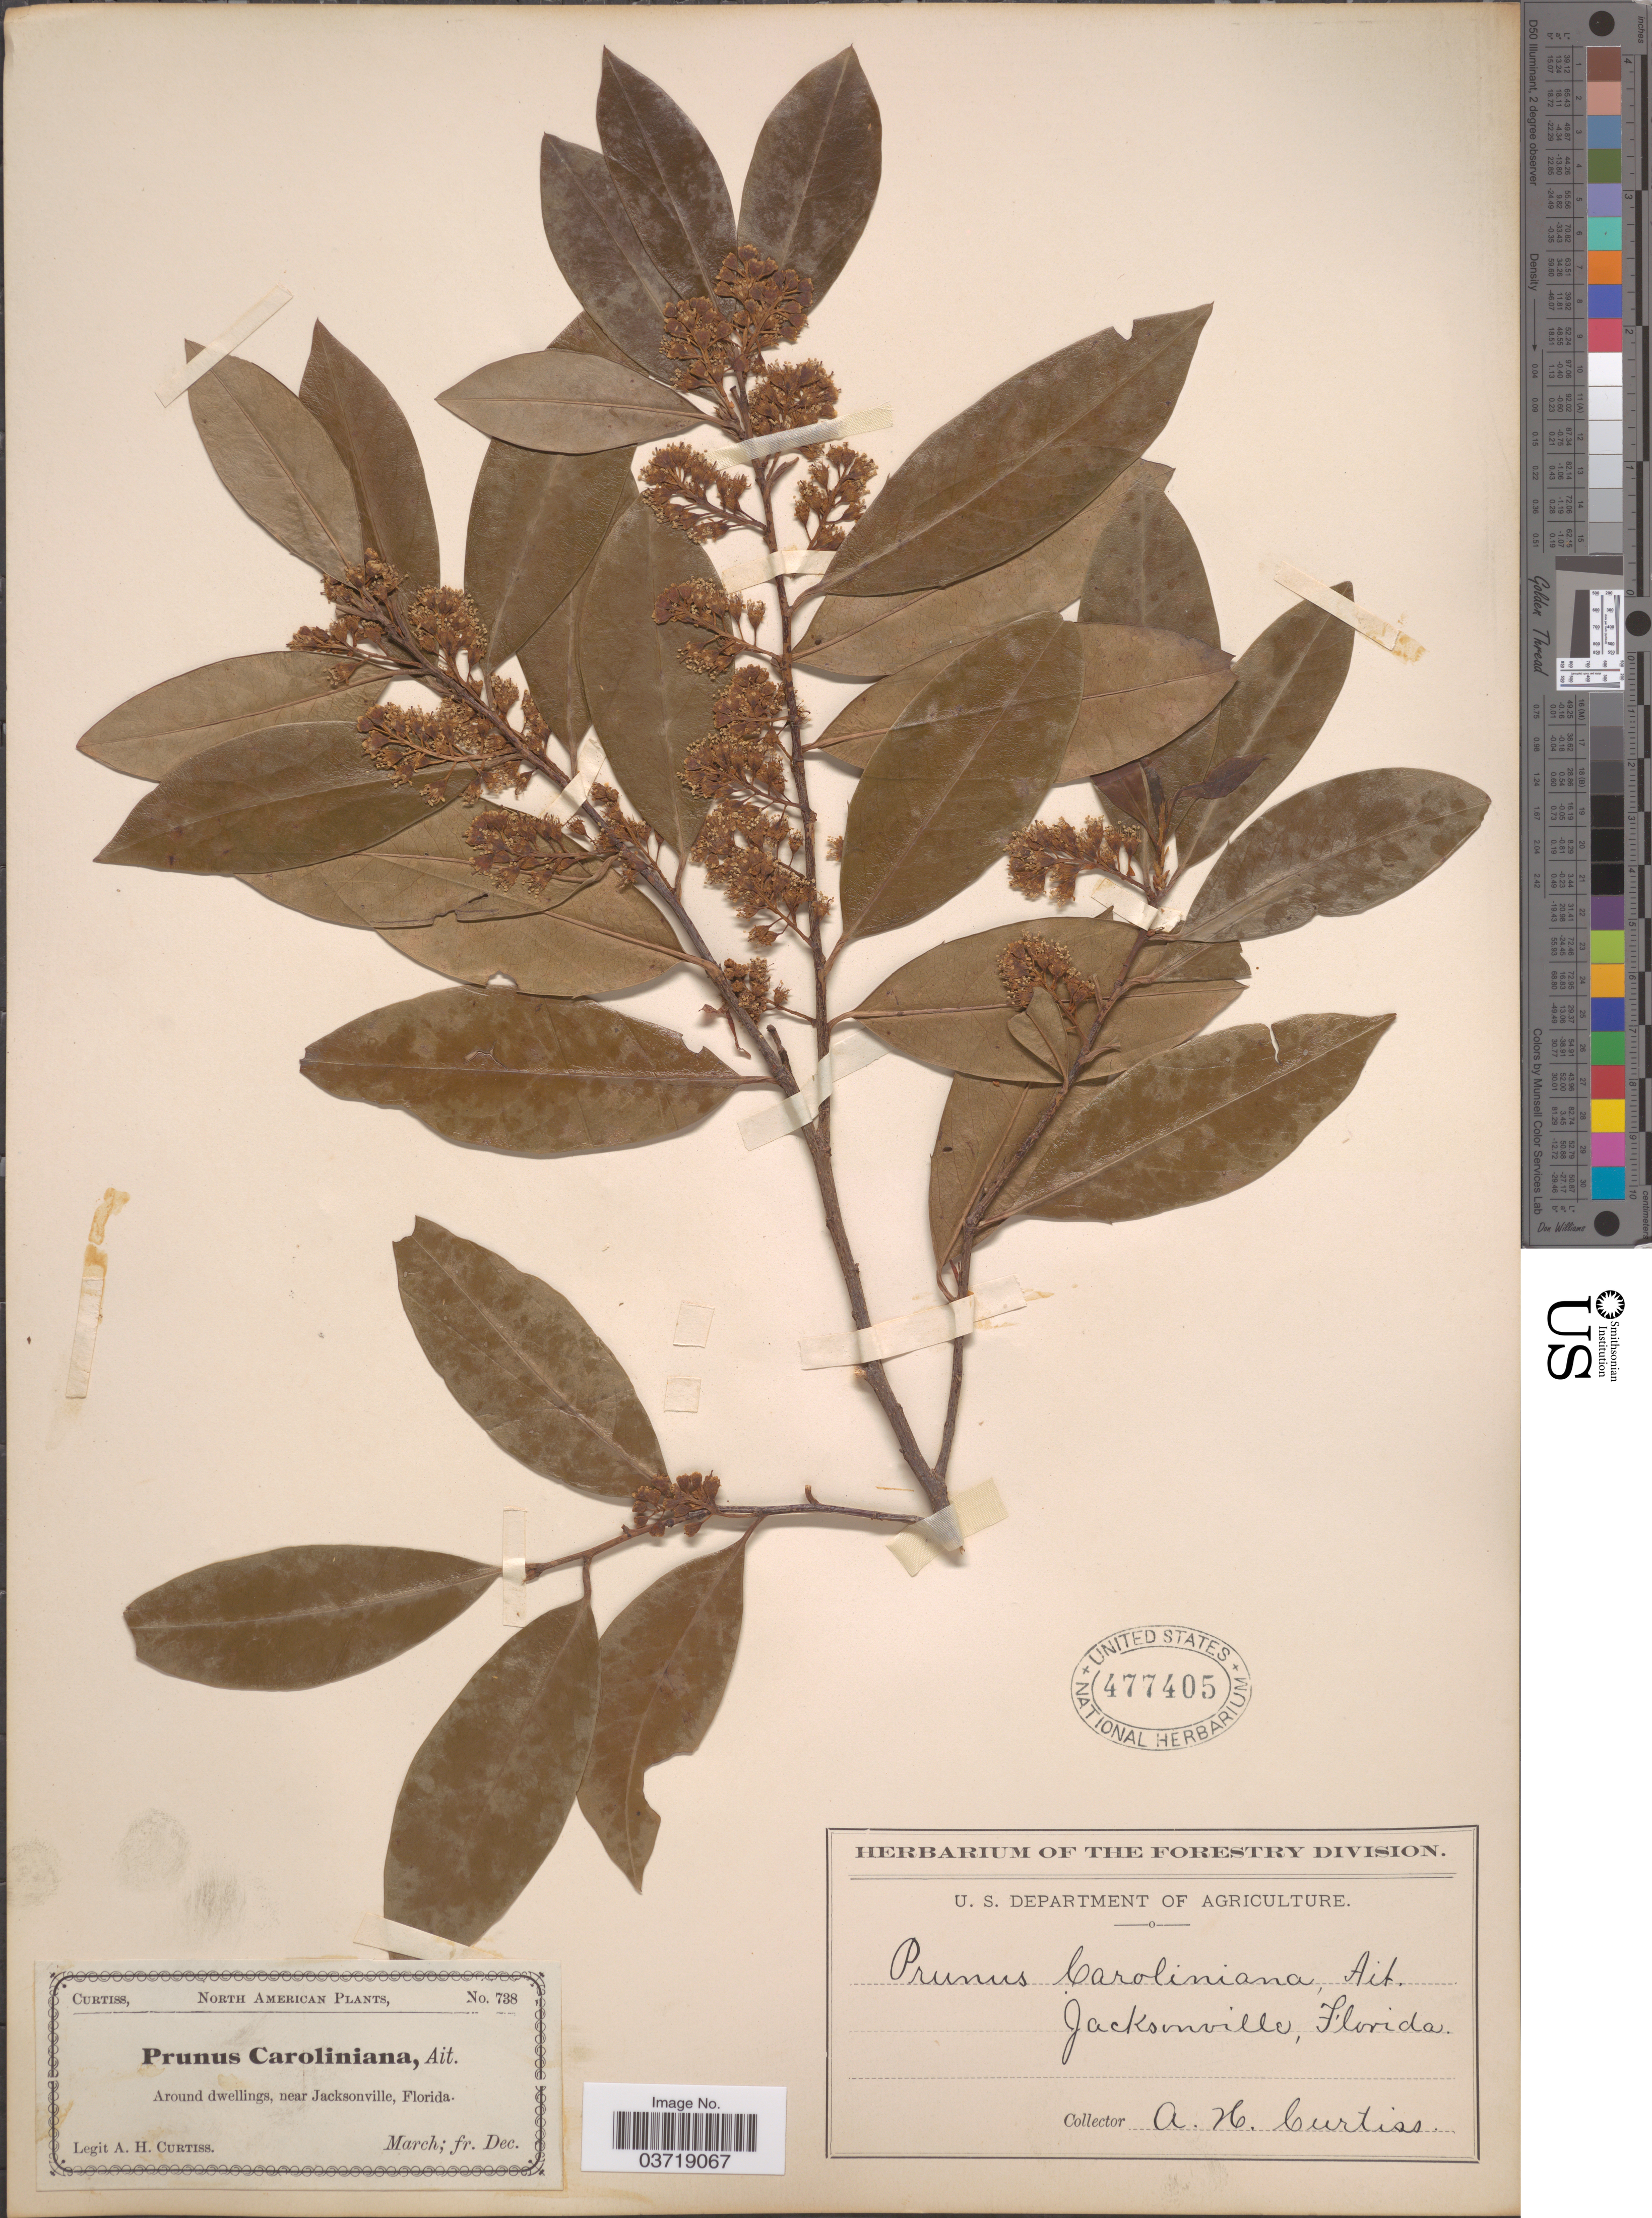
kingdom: Plantae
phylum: Tracheophyta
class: Magnoliopsida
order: Rosales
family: Rosaceae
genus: Prunus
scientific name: Prunus caroliniana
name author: (Mill.) Aiton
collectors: A. H. Curtiss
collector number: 738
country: United States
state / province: Florida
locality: Near Jacksonville.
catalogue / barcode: US 477405